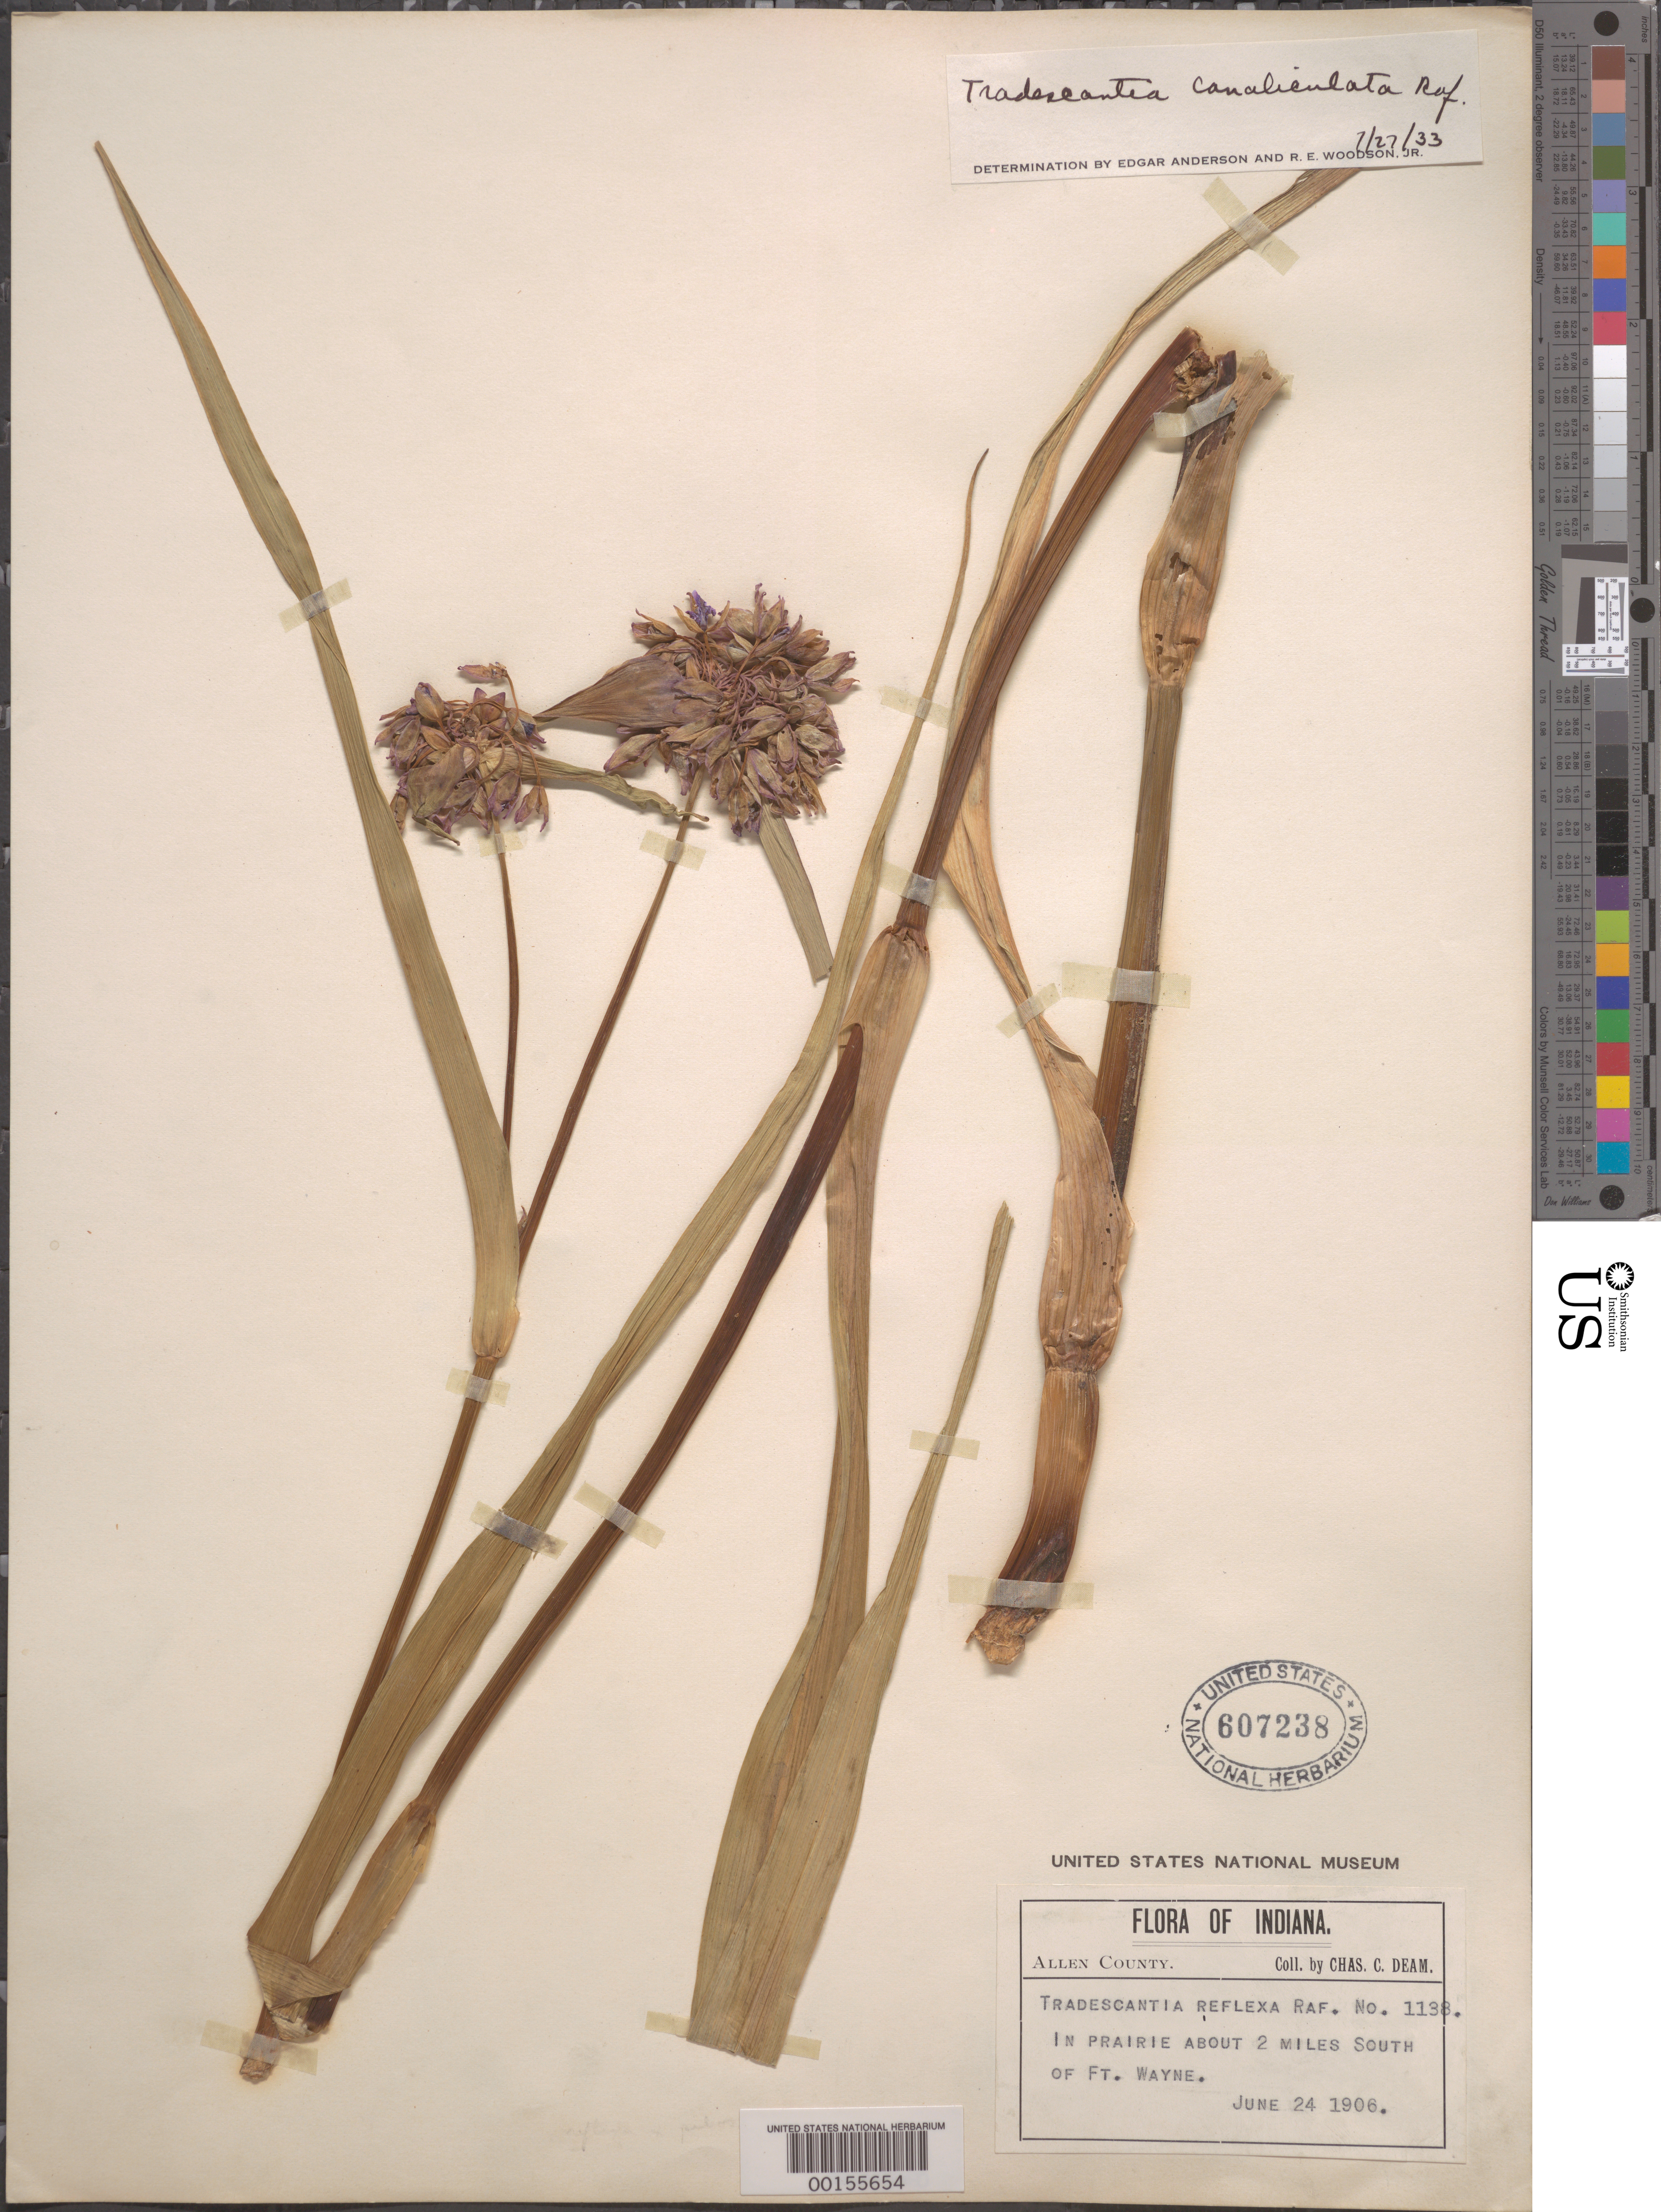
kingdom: Plantae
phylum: Tracheophyta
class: Liliopsida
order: Commelinales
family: Commelinaceae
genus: Tradescantia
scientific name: Tradescantia ohiensis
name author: Raf.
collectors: C. C. Deam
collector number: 1138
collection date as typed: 24 Jun 1906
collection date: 1906-06-24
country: United States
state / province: Indiana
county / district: Allen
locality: S of ft. wayne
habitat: Prairie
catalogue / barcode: US 607238